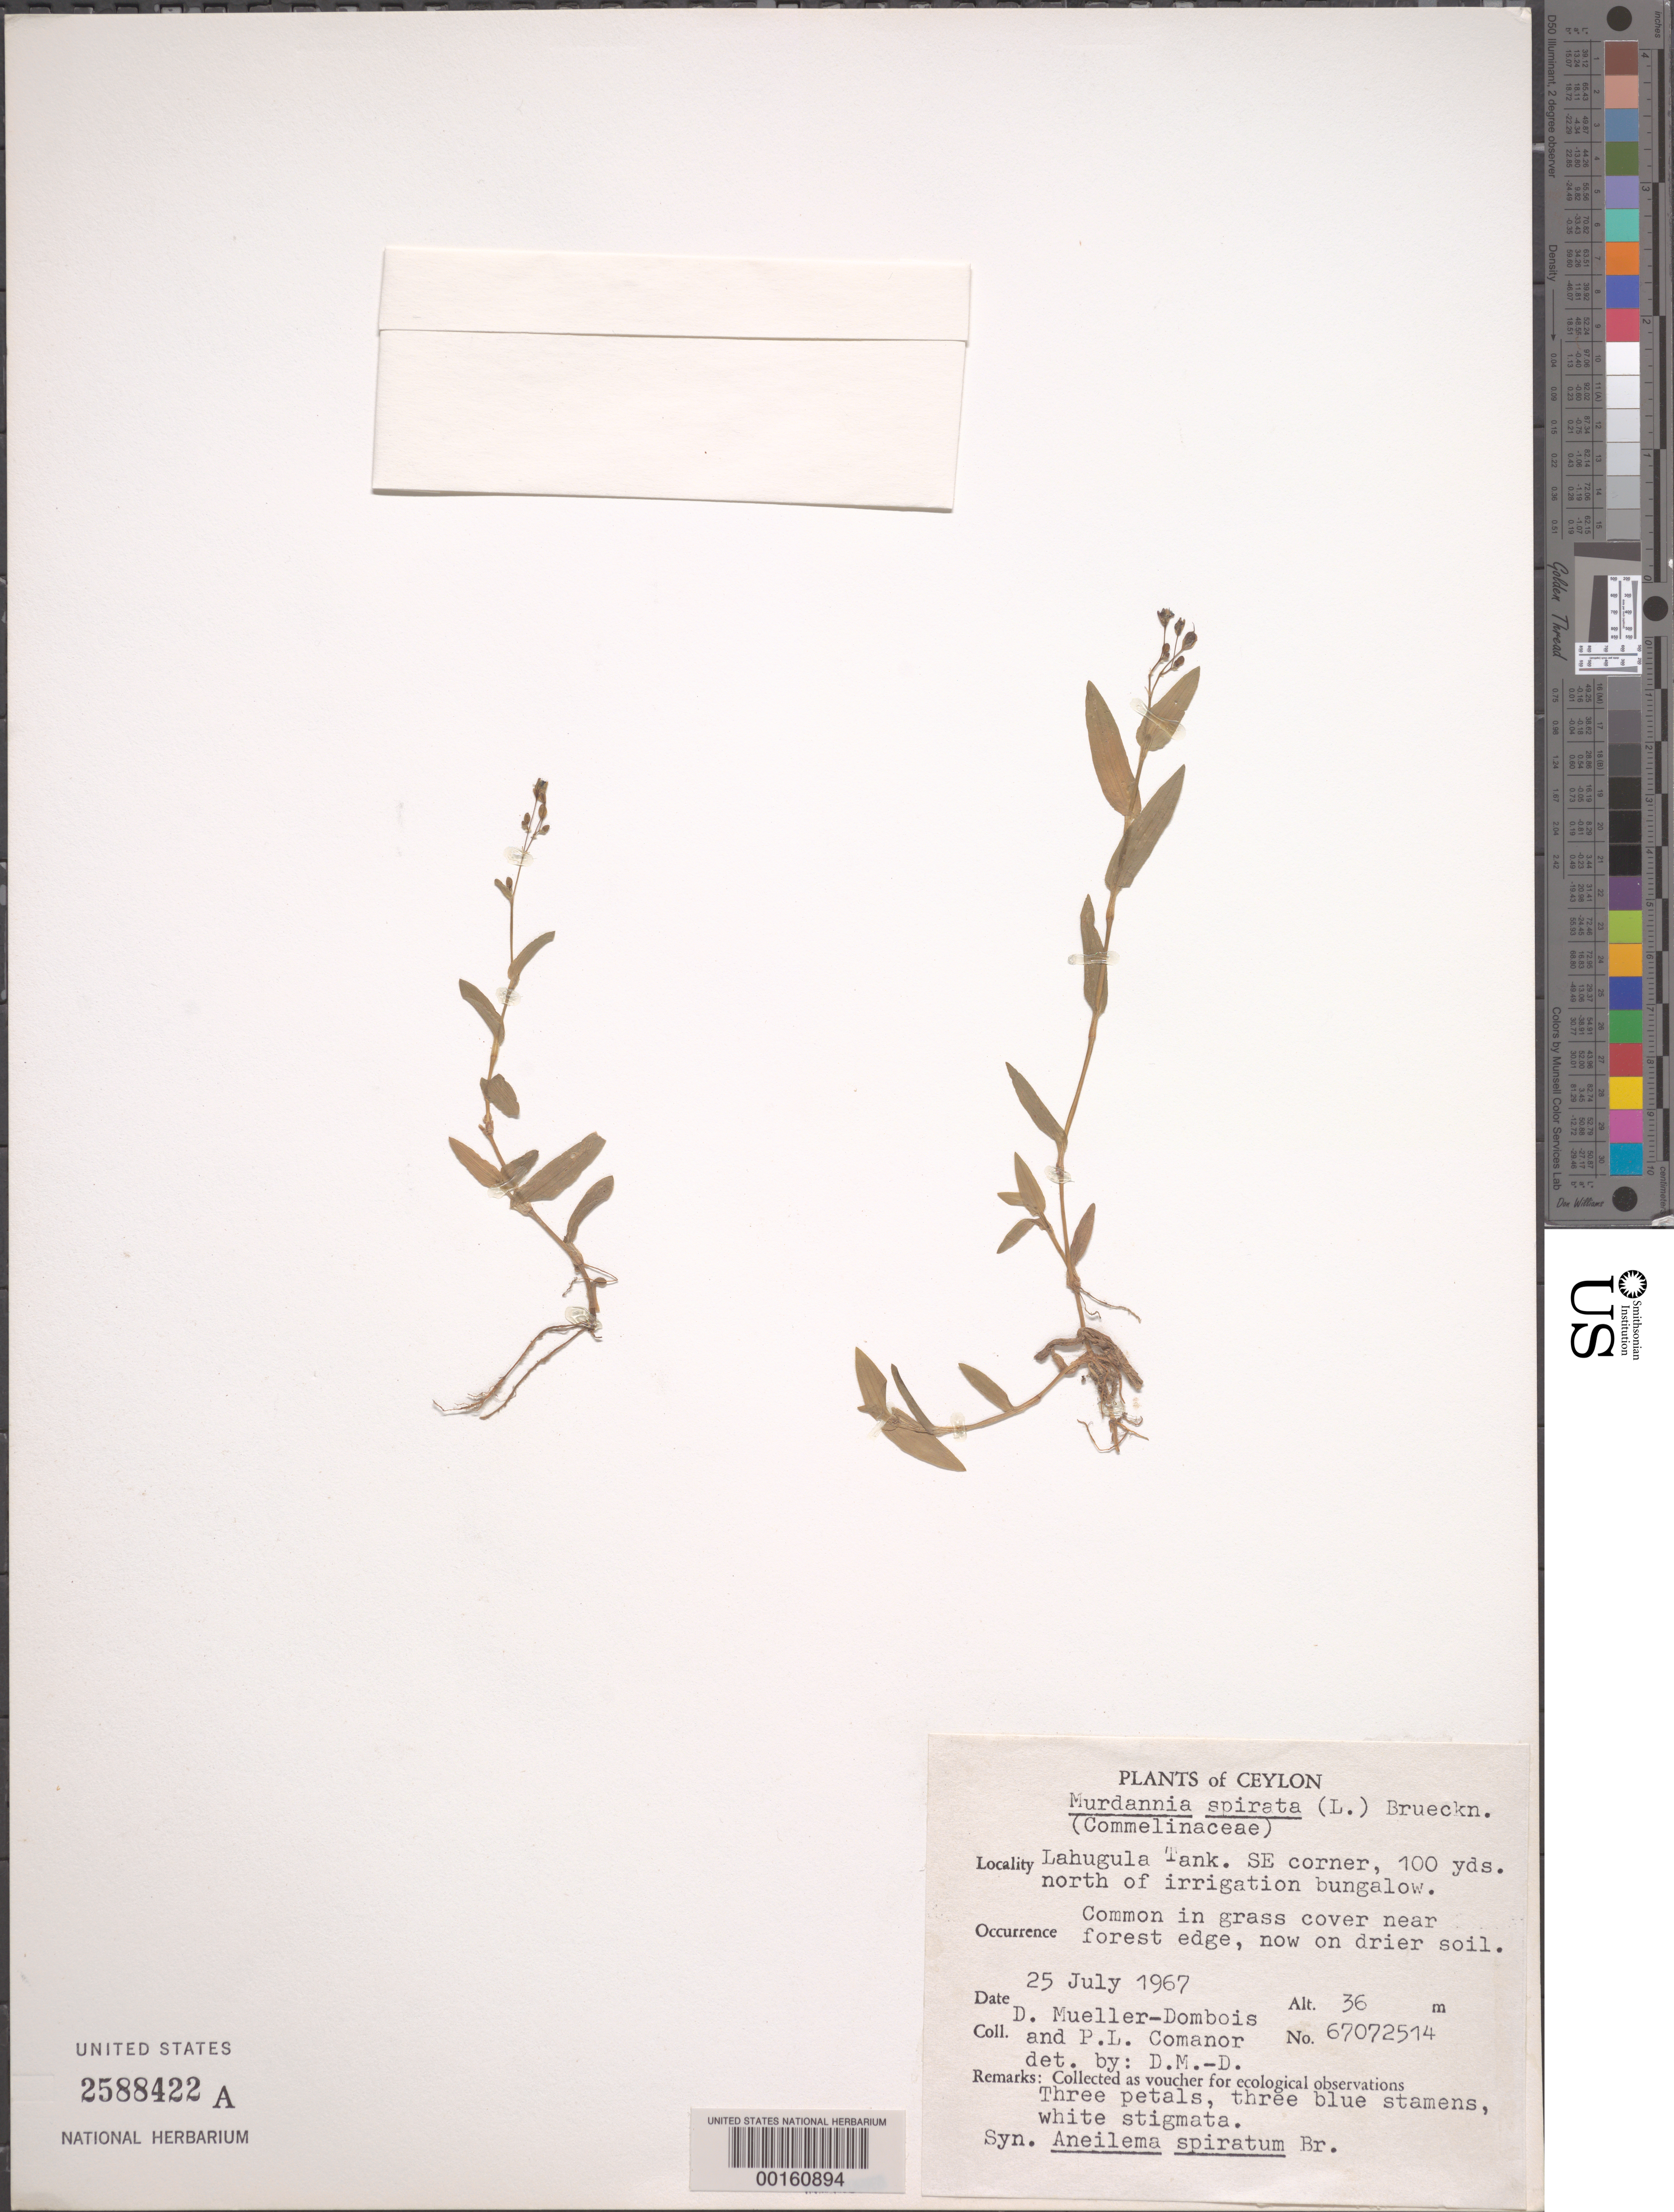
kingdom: Plantae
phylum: Tracheophyta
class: Liliopsida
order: Commelinales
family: Commelinaceae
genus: Murdannia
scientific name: Murdannia spirata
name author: (L.) G. Brückn.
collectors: D. Mueller-Dombois & P. Comanor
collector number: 67072514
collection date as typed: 25 Jul 1967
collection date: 1967-07-25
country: Sri Lanka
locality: Lahugula tank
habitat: Forest edge, grass cover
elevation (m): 36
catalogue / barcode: US 2588422A